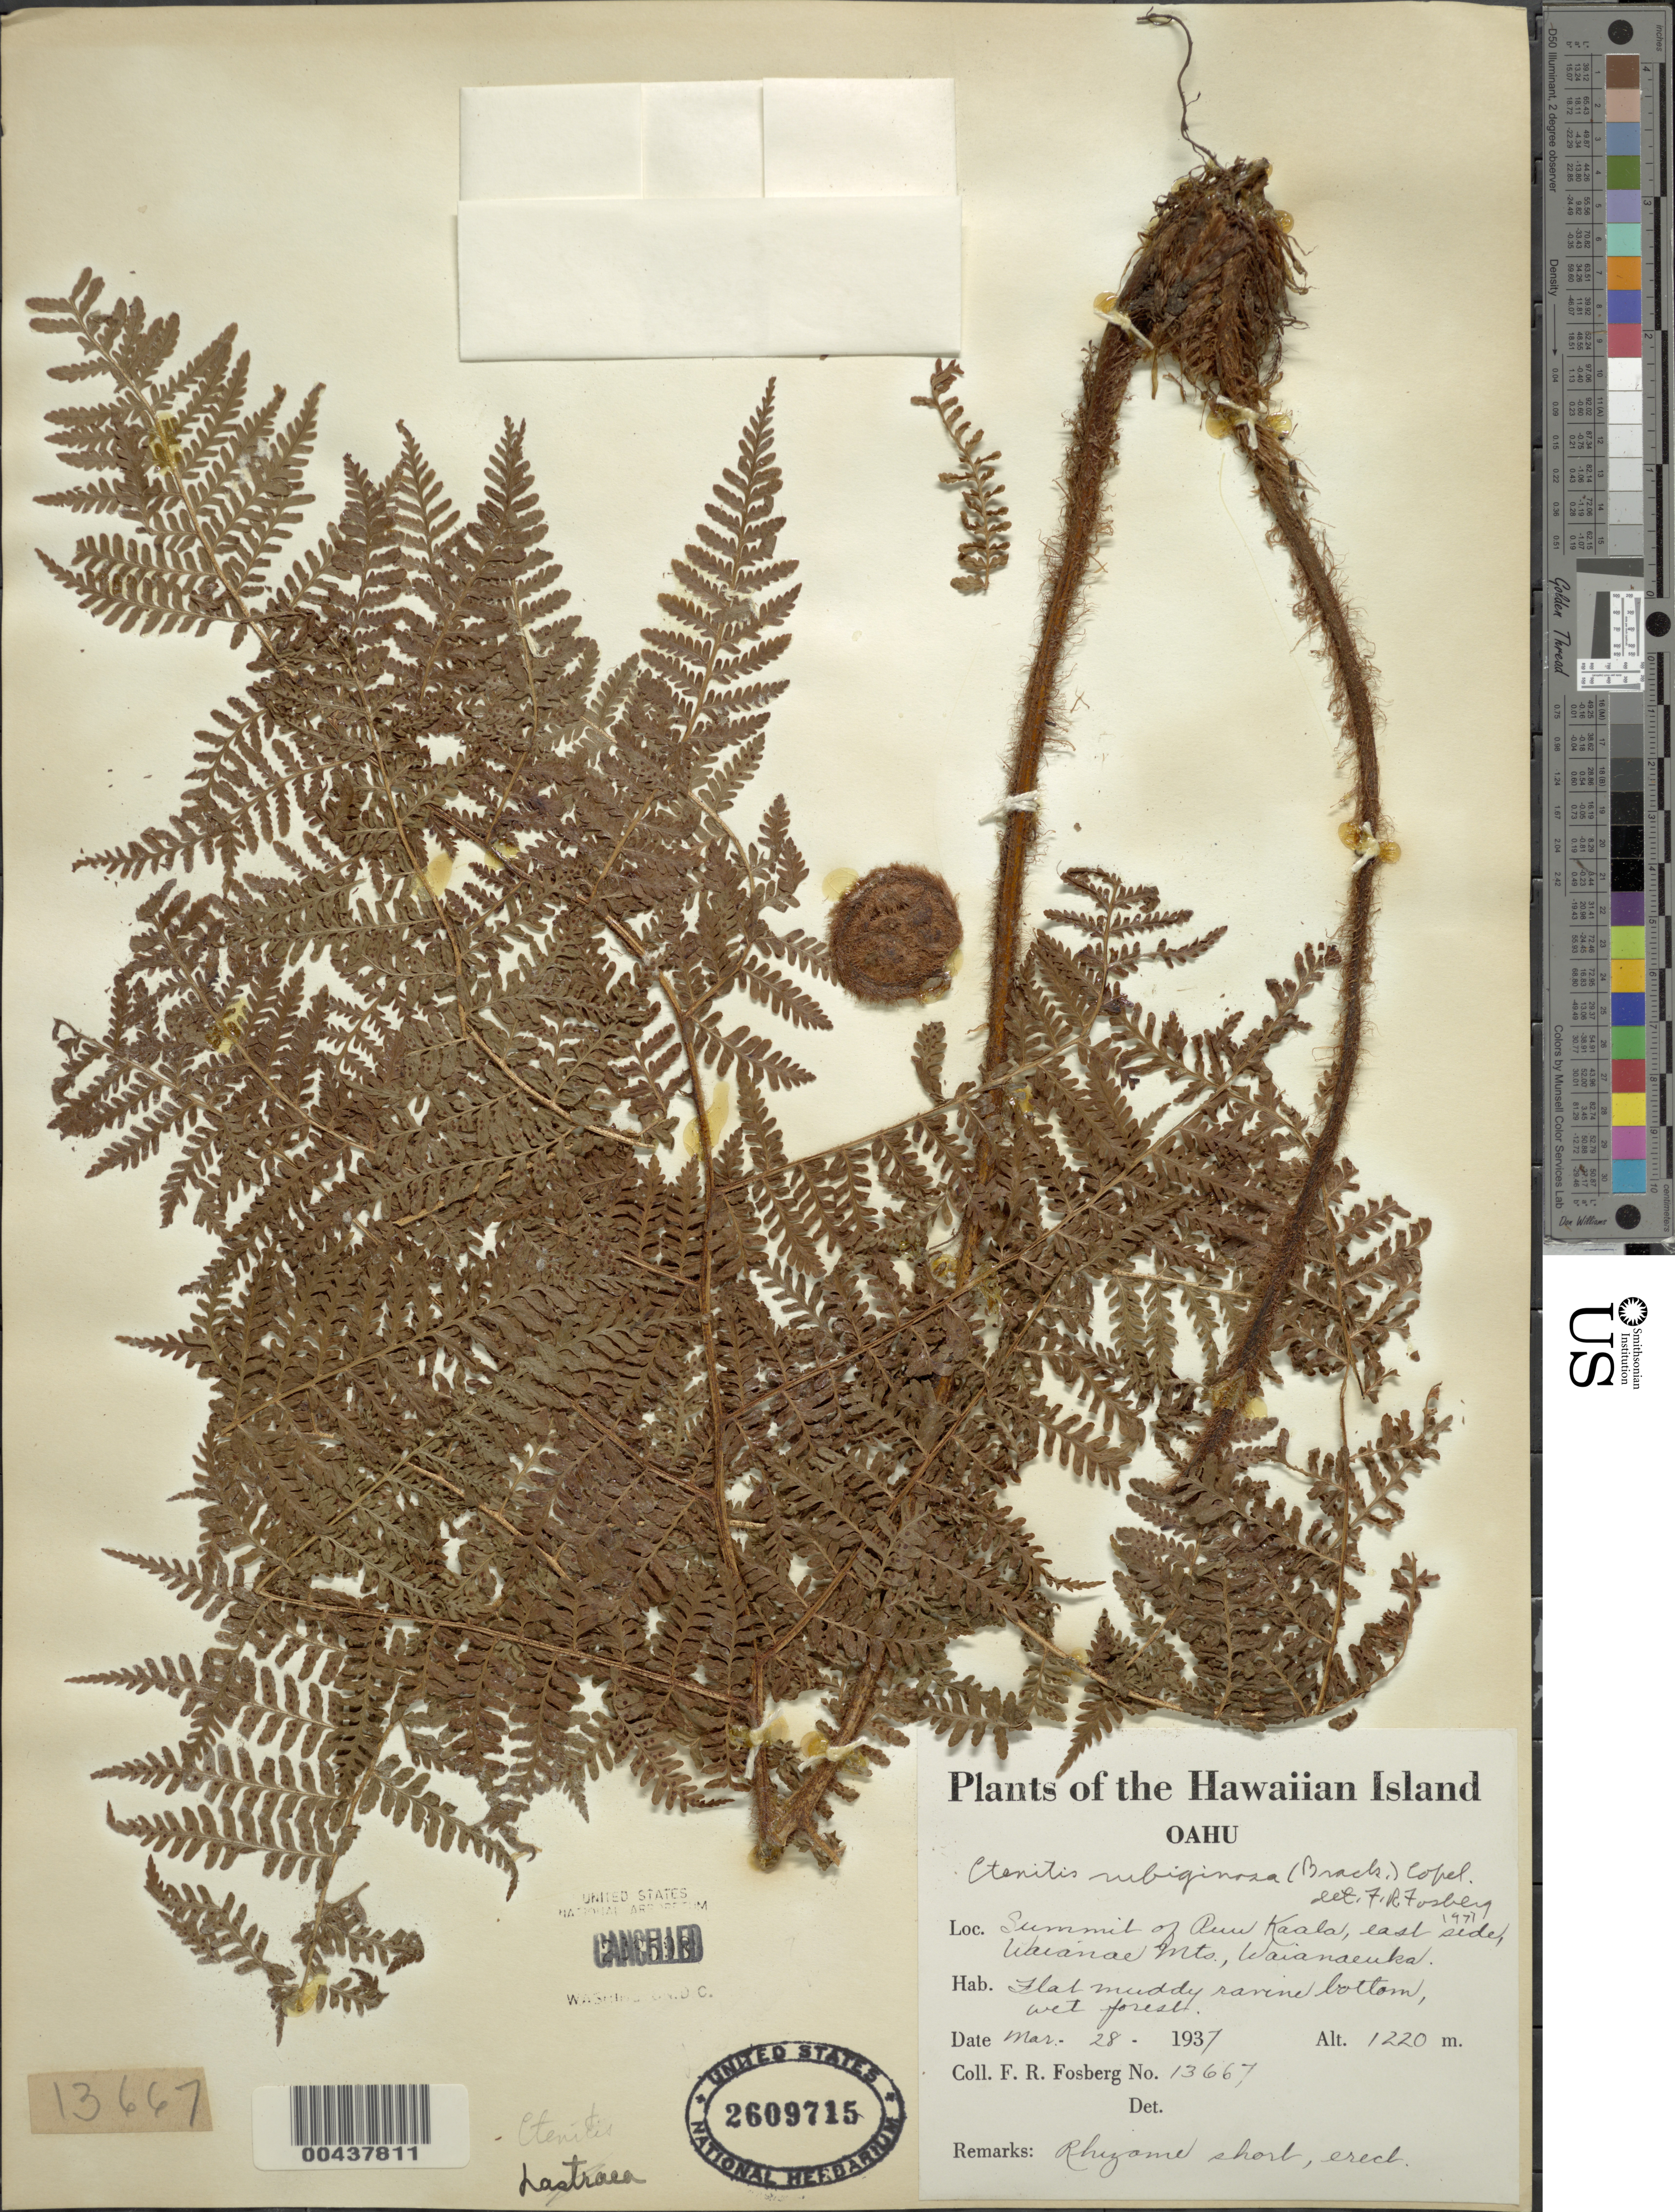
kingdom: Plantae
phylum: Tracheophyta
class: Polypodiopsida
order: Polypodiales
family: Dryopteridaceae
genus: Dryopteris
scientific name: Dryopteris rubiginosa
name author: (Brack.) Kuntze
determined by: Fosberg, F. R.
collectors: F. R. Fosberg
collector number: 13667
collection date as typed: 28 Mar 1937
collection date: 1937-03-28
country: United States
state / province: Hawaii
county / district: Honolulu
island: Oahu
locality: Summit of Puu Kaala, E side Waianae Mts., Waianaeuka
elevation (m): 1220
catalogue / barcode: US 2609715